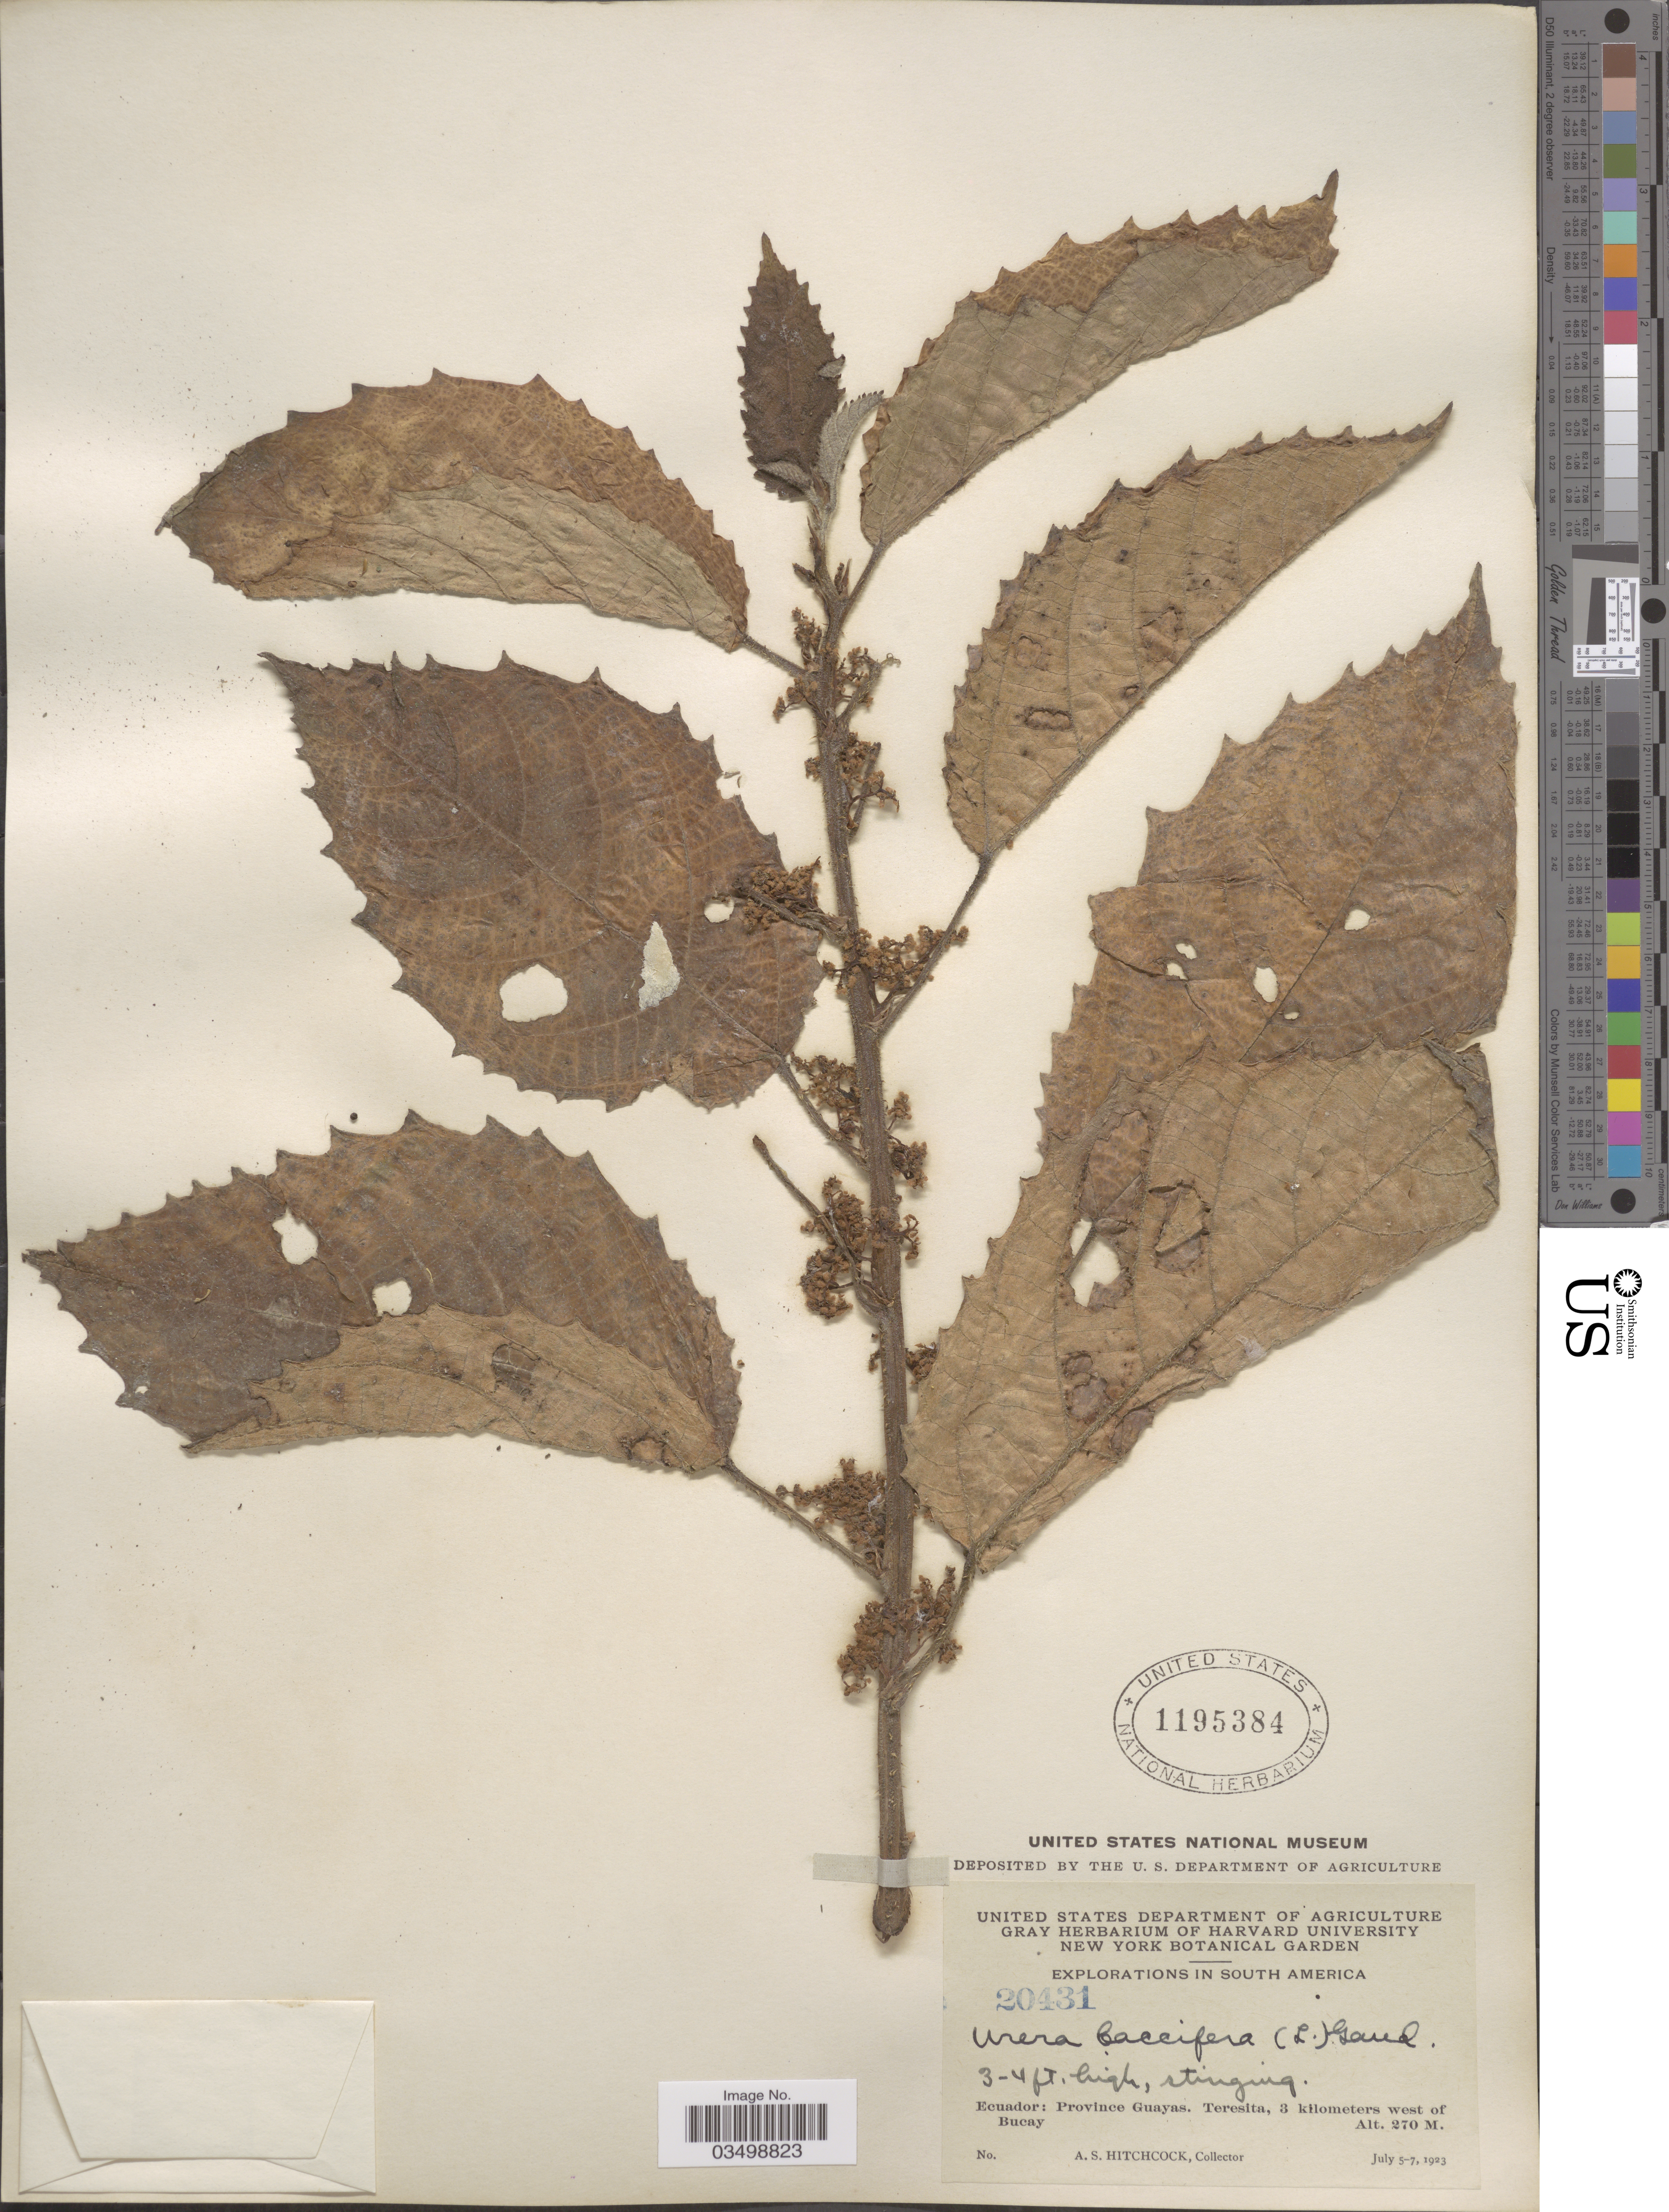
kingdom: Plantae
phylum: Tracheophyta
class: Magnoliopsida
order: Rosales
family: Urticaceae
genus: Urera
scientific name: Urera baccifera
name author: (L.) Gaudich. ex Wedd.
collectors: A. S. Hitchcock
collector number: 20431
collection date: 1923-07-05/1923-07-07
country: Ecuador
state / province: Guayas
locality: Teresita, 3 kilometers west of Bucay.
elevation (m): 270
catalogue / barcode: US 1195384